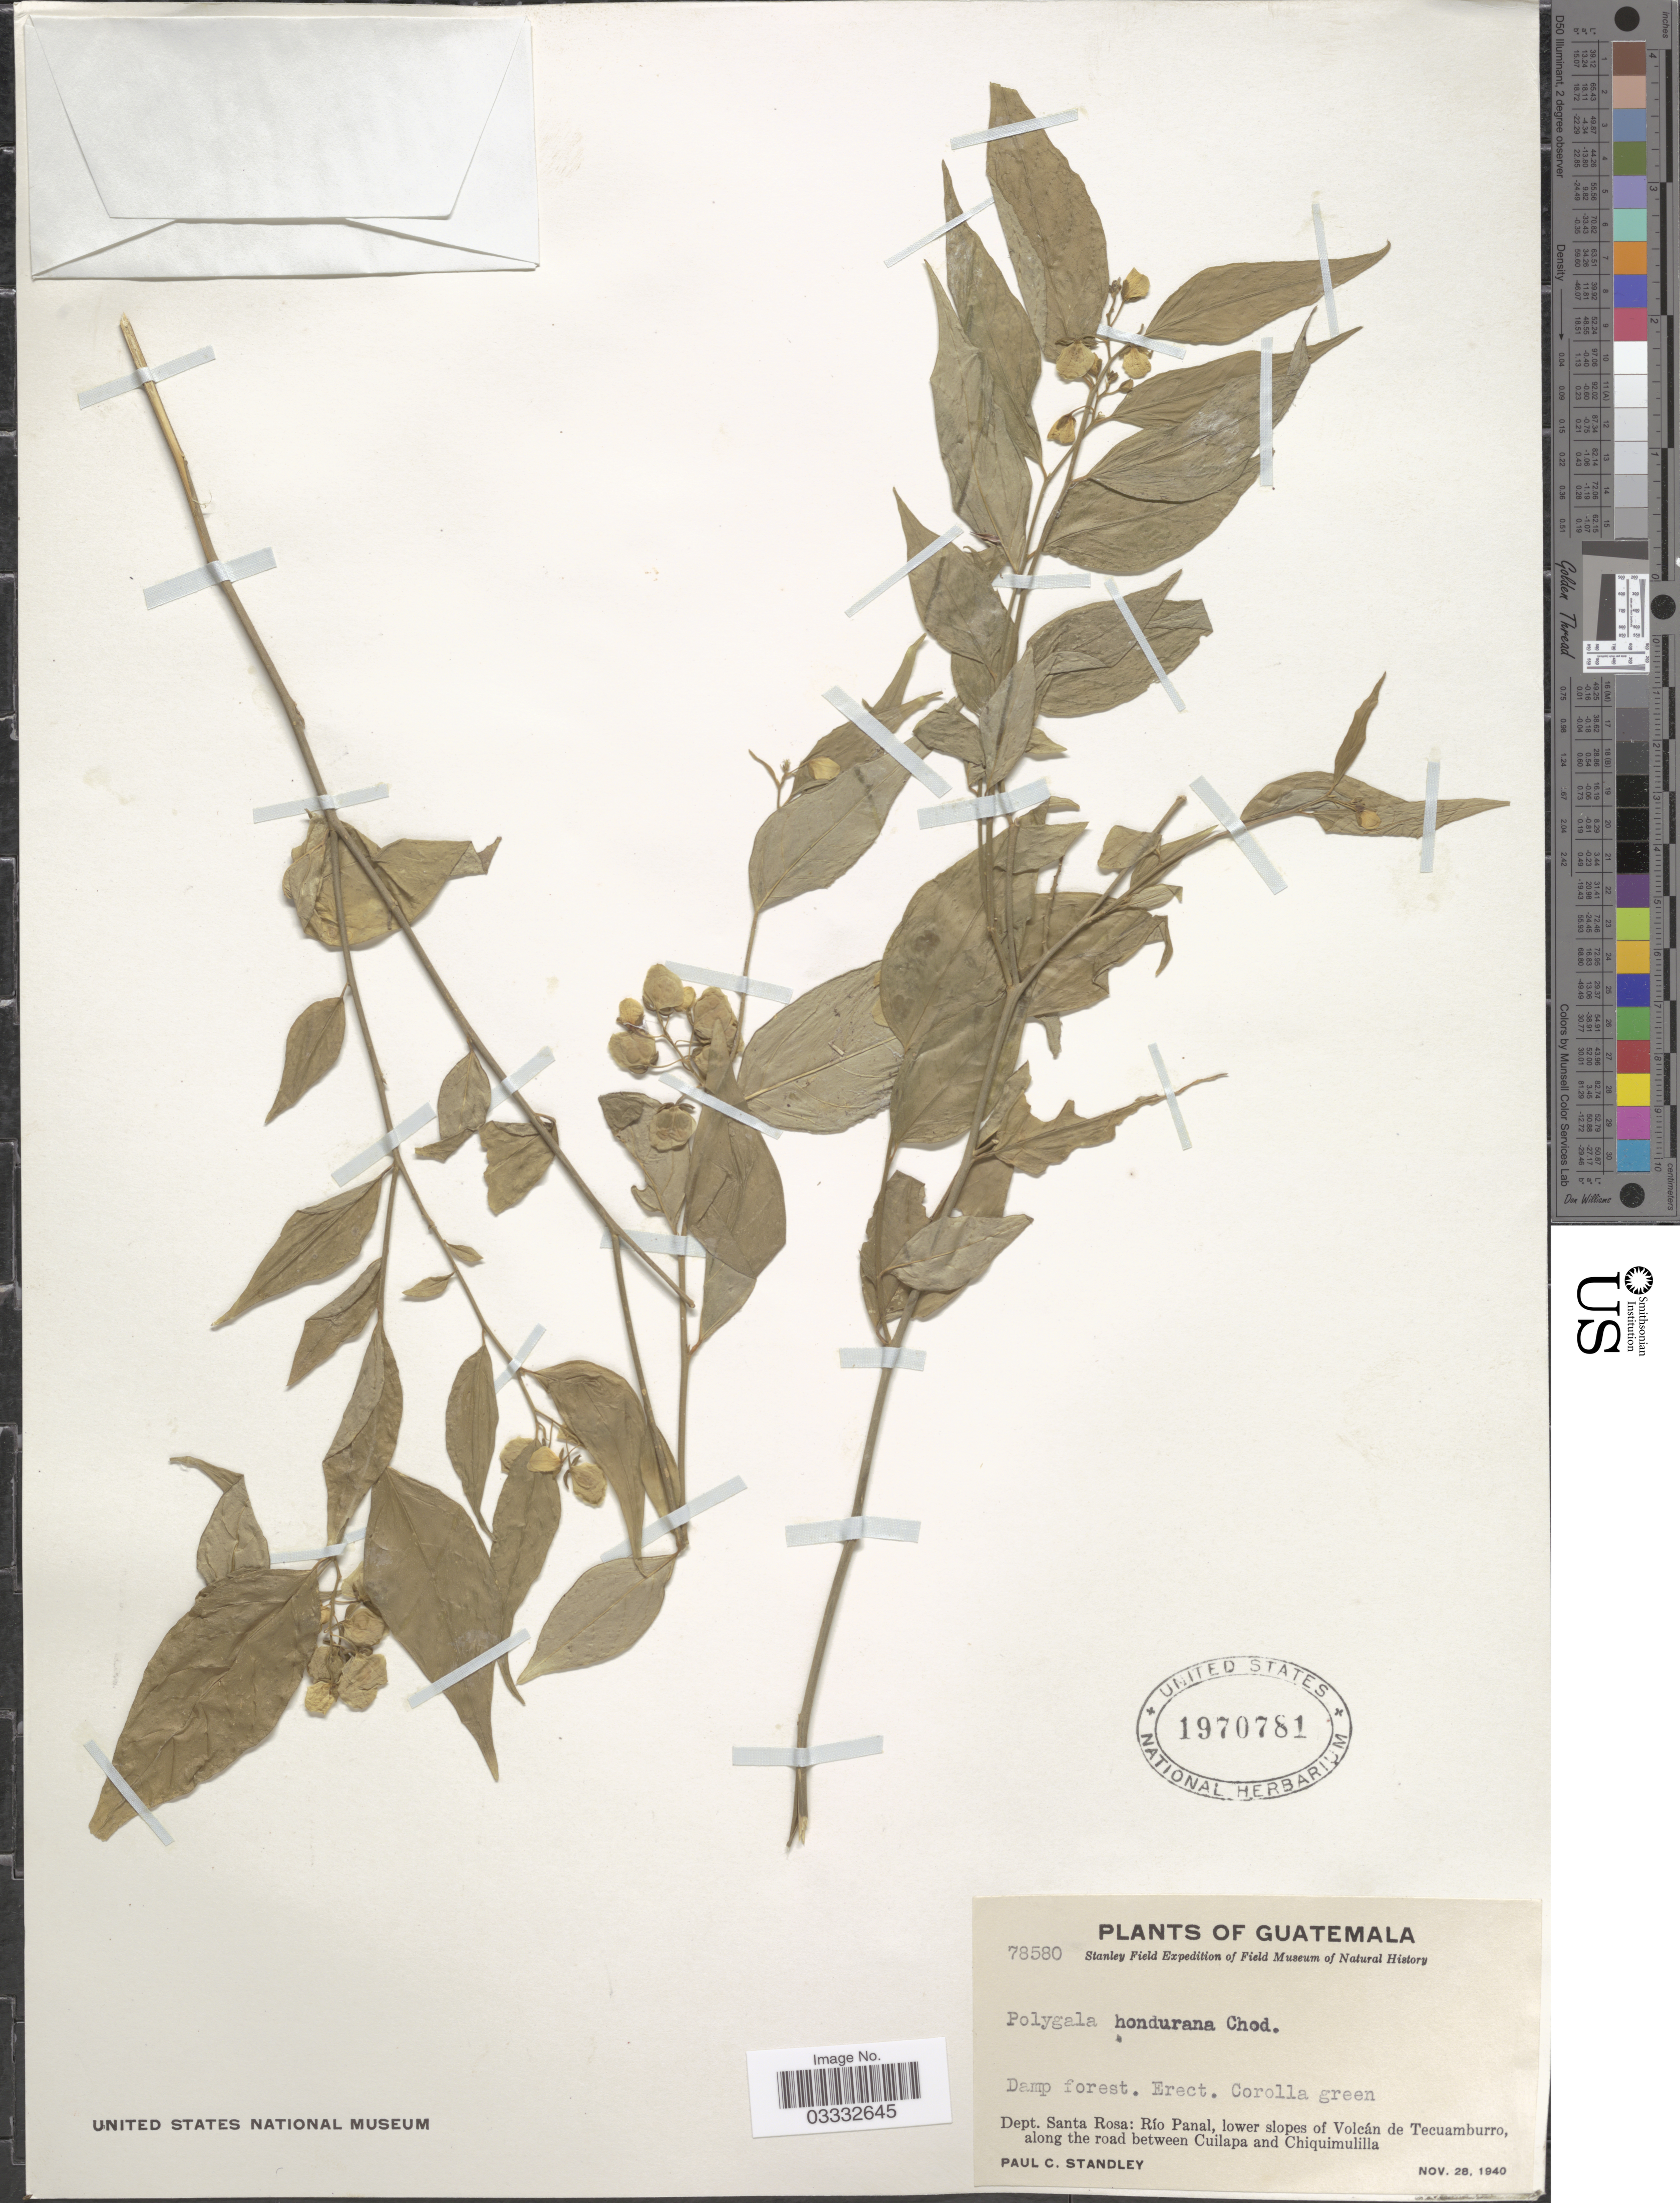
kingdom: Plantae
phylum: Tracheophyta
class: Magnoliopsida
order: Fabales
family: Polygalaceae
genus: Asemeia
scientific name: Asemeia hondurana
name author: (Chodat) J.F.B. Pastore & J.R. Abbott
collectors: P. C. Standley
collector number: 78580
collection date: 1940-11-28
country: Guatemala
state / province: Santa Rosa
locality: Río Panal, lower slopes of Volcán de Tecuamburro, along the road between Cuilapa and Chiquimulilla.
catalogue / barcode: US 1970781